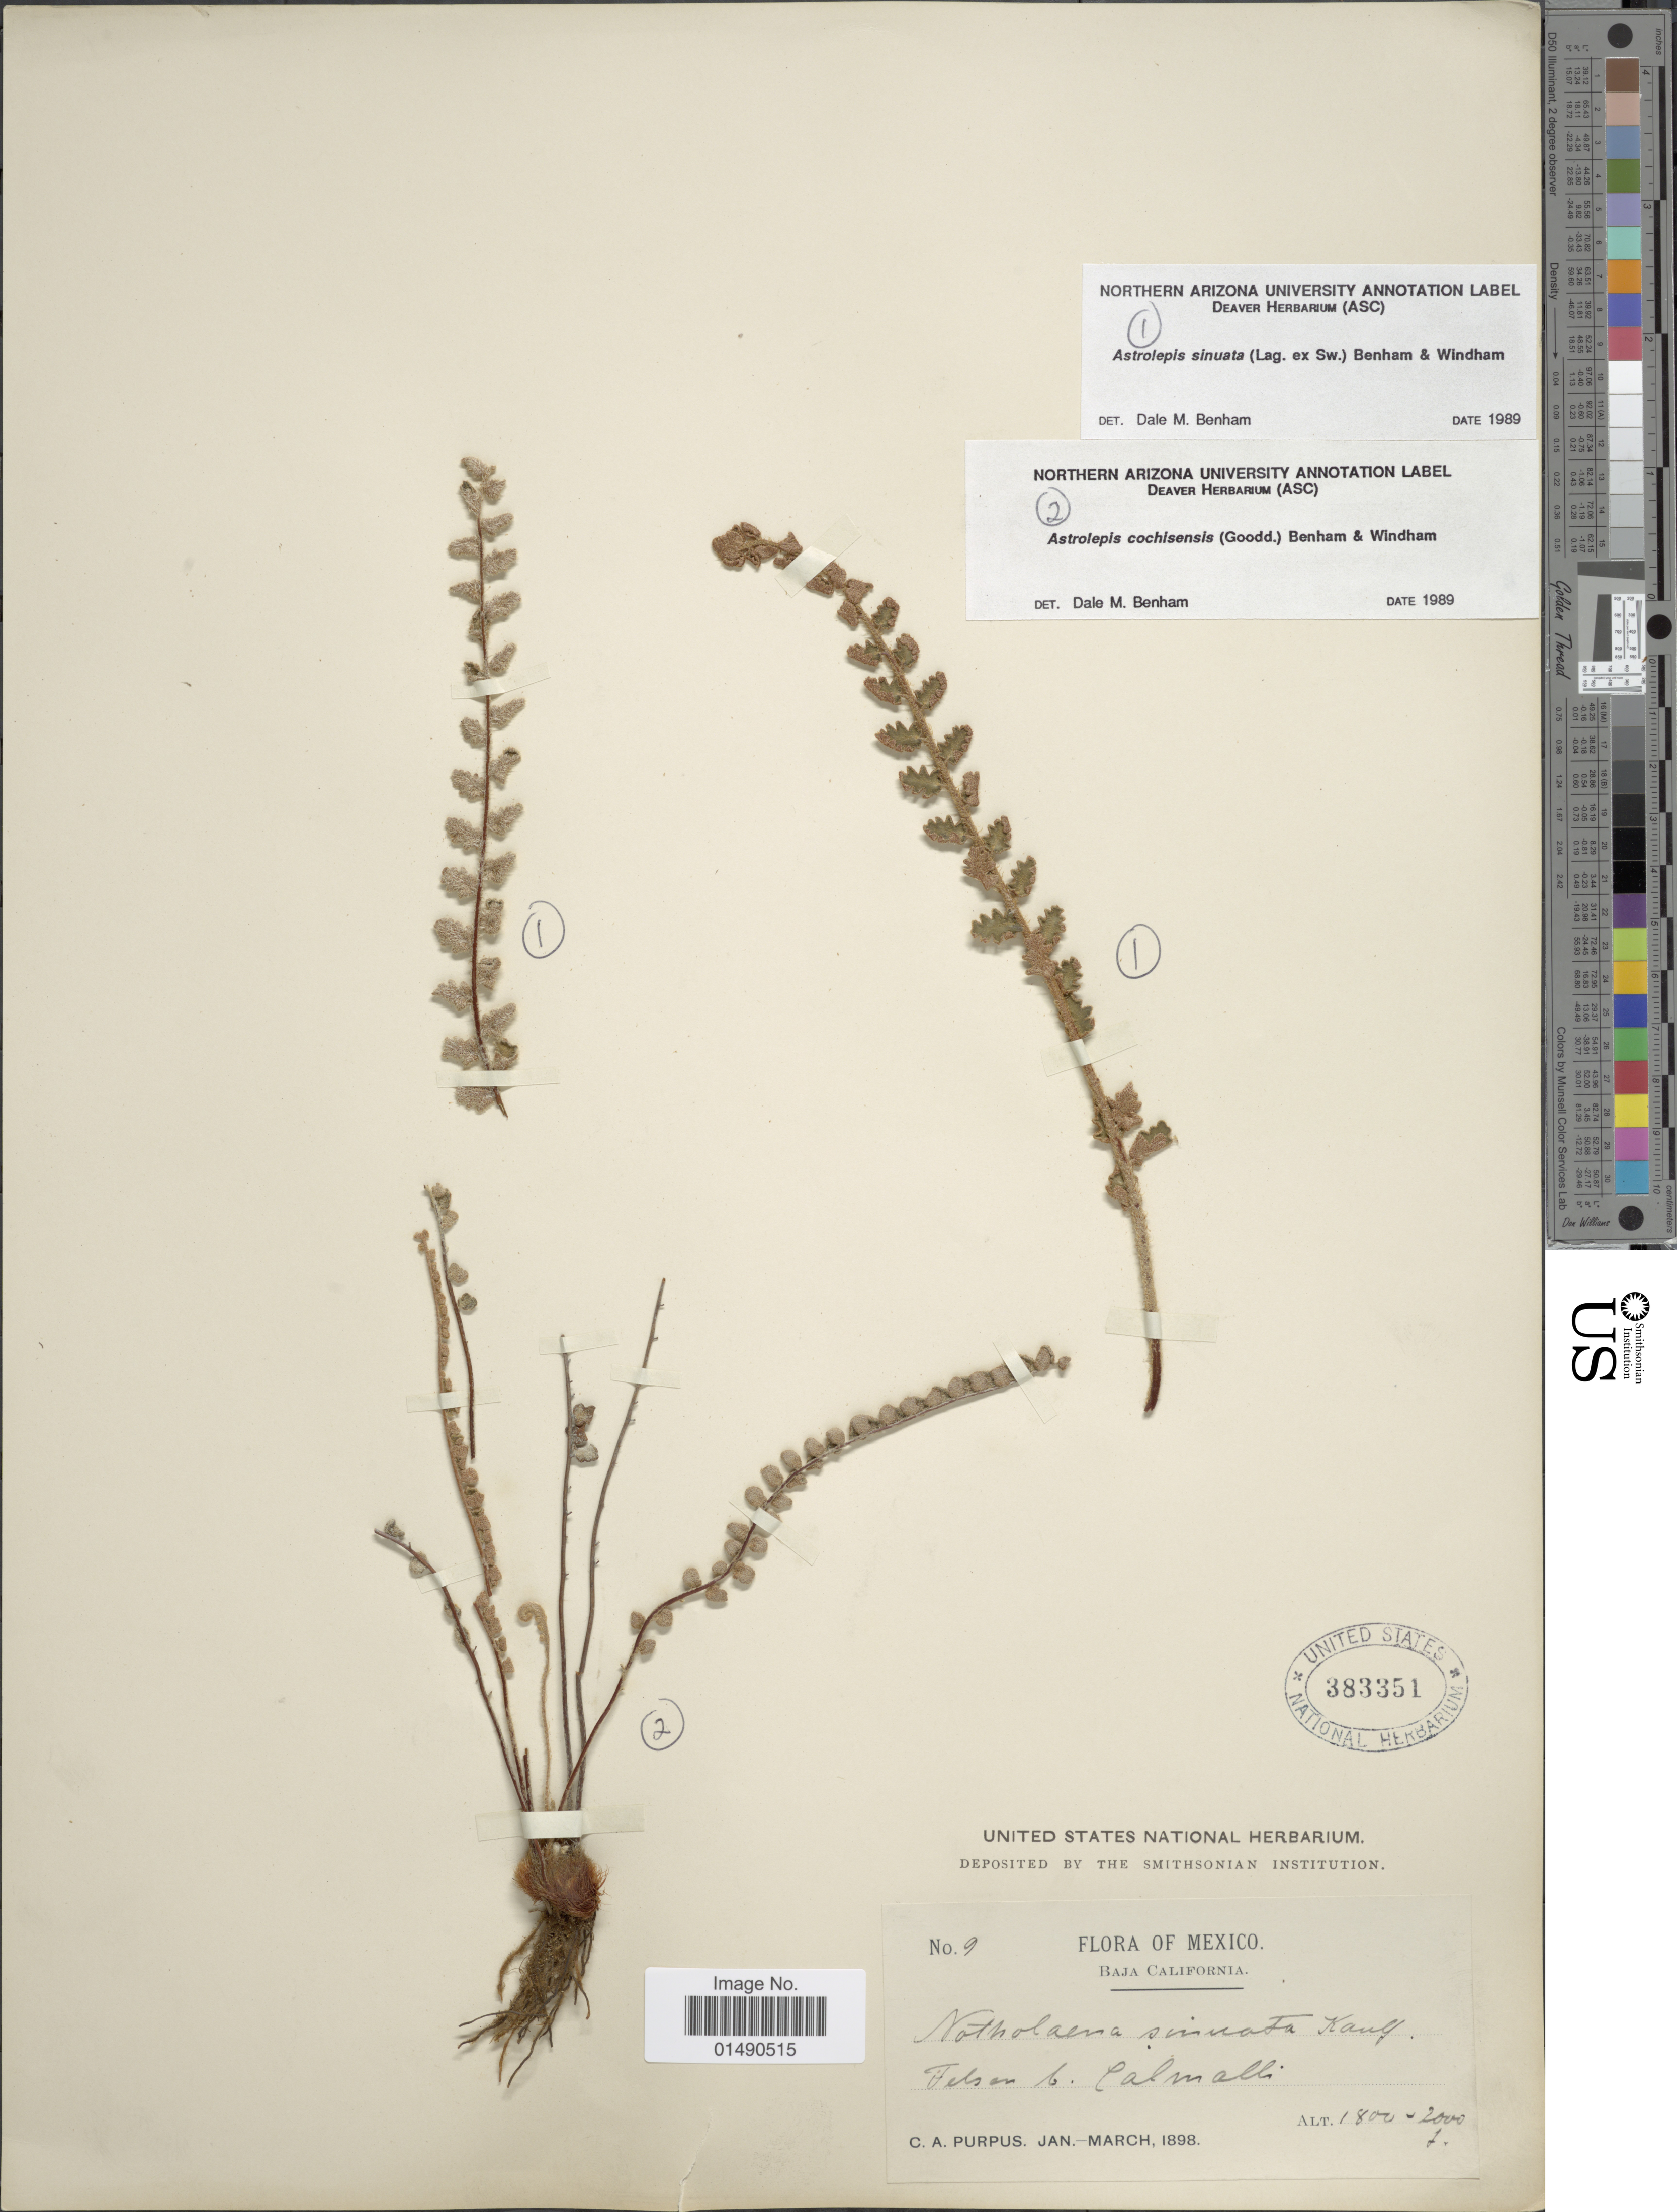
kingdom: Plantae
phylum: Tracheophyta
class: Polypodiopsida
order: Polypodiales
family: Pteridaceae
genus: Astrolepis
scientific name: Astrolepis cochisensis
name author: (C.O. Goodd.) D.M. Benham & Windham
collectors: C. A. Purpus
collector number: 9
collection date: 1898-01/1898-03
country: Mexico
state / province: Baja California Norte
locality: Felson G. Calmalli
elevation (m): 549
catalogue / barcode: US 383351